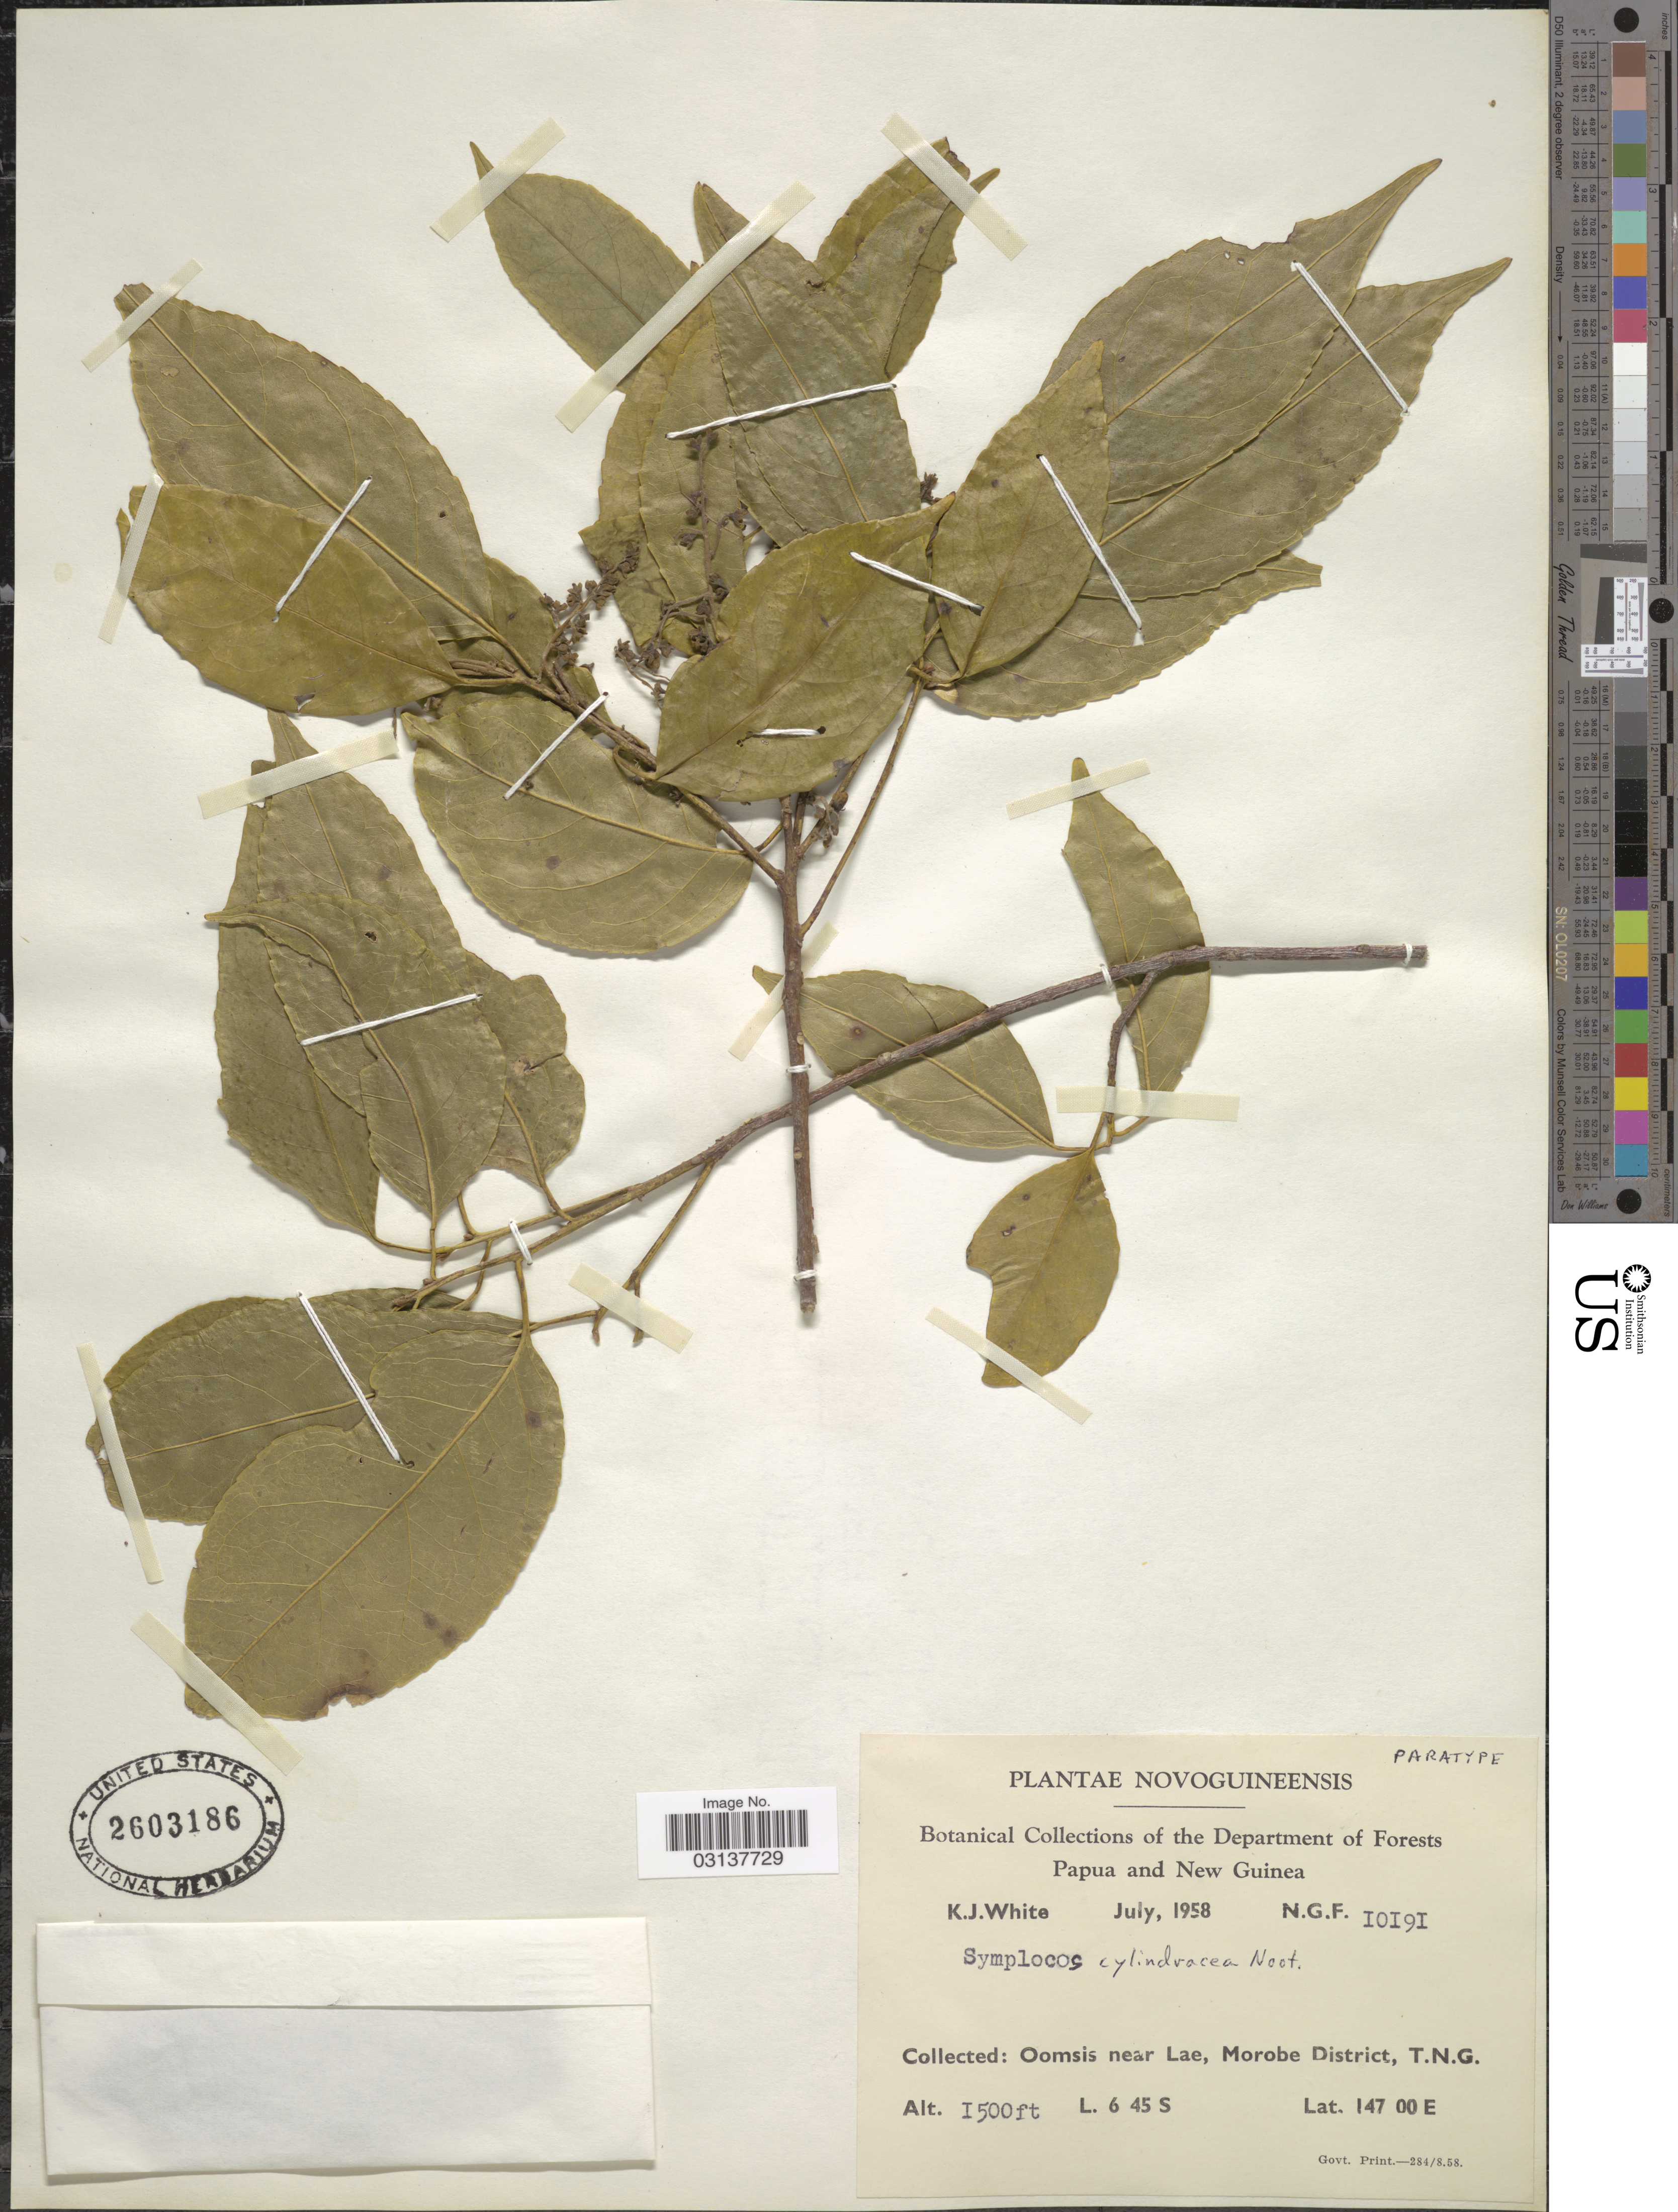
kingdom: Plantae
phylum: Tracheophyta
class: Magnoliopsida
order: Ericales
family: Symplocaceae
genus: Symplocos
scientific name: Symplocos cylindracea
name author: Noot.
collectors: K. J. White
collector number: N.G.F. 10191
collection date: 1958-07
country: Papua New Guinea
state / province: Morobe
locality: Papua and New Guinea, Oomsis near Lae, Morobe District, T.N.G.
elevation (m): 457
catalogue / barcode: US 2603186